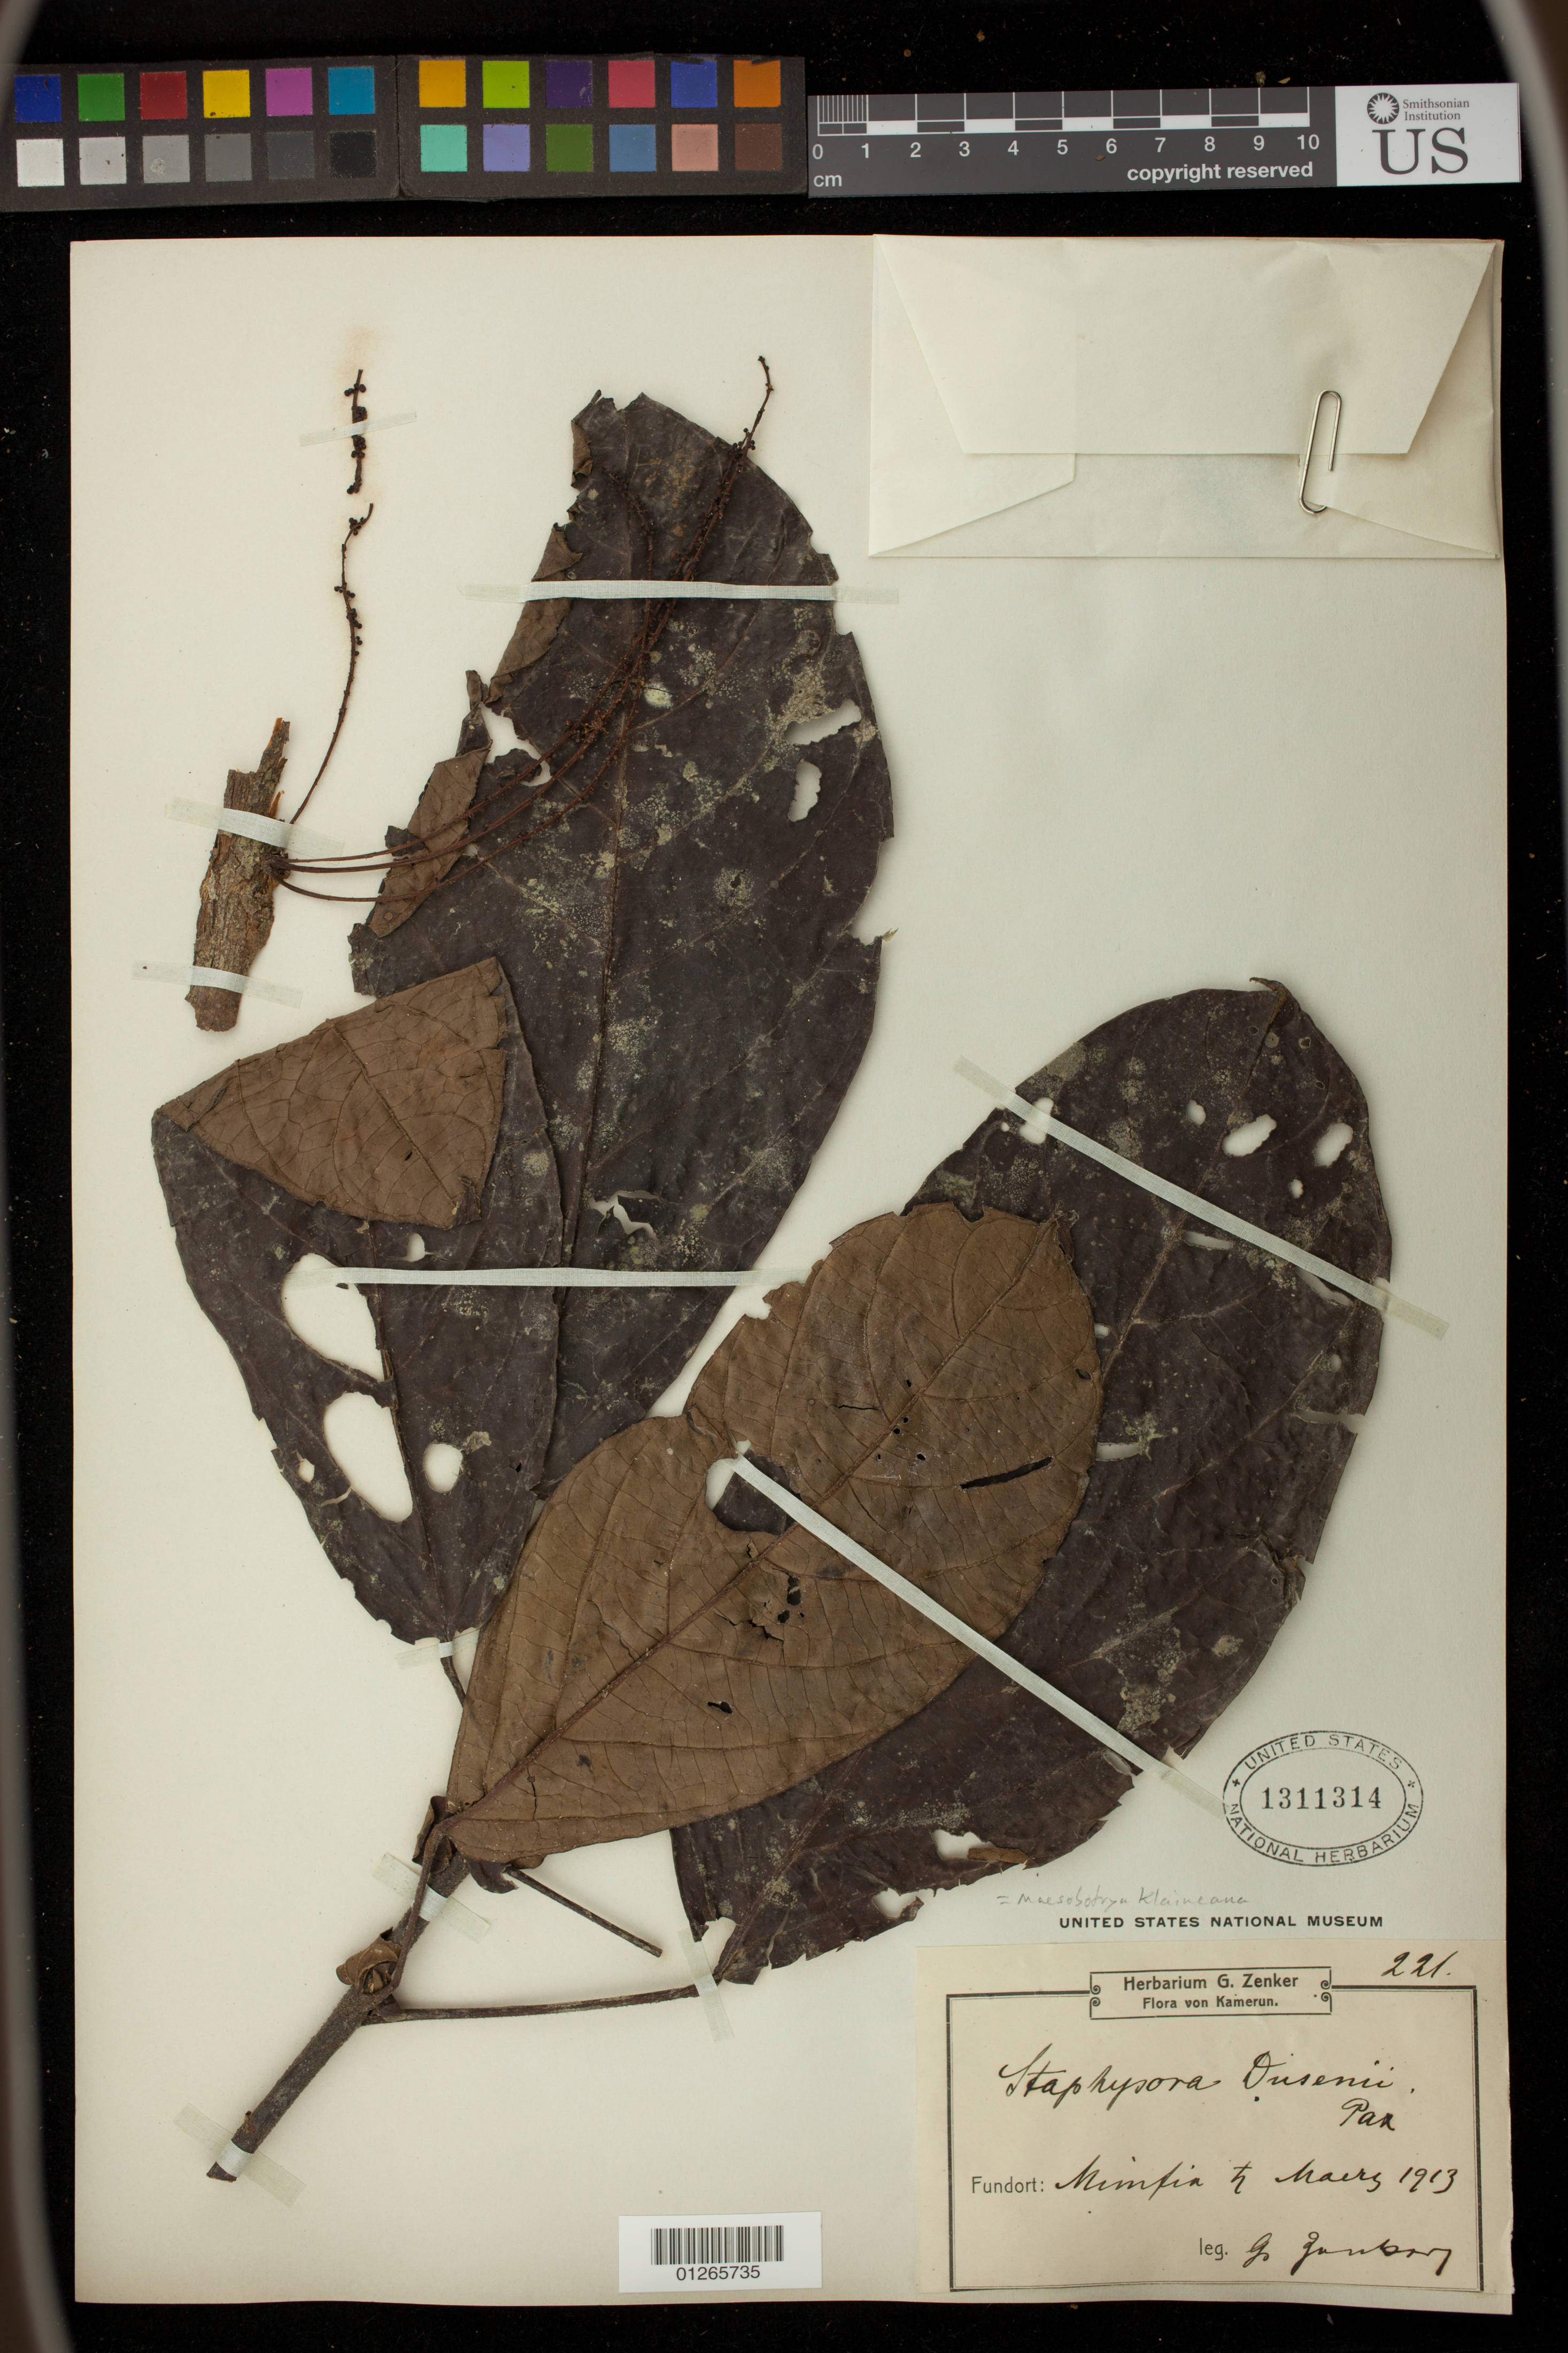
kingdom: Plantae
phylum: Tracheophyta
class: Magnoliopsida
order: Malpighiales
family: Phyllanthaceae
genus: Maesobotrya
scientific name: Maesobotrya klaineana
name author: (Pierre) J. Léonard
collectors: G. A. Zenker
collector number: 221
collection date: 1913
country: Cameroon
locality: Bipindi Minfia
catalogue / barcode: US 1311314